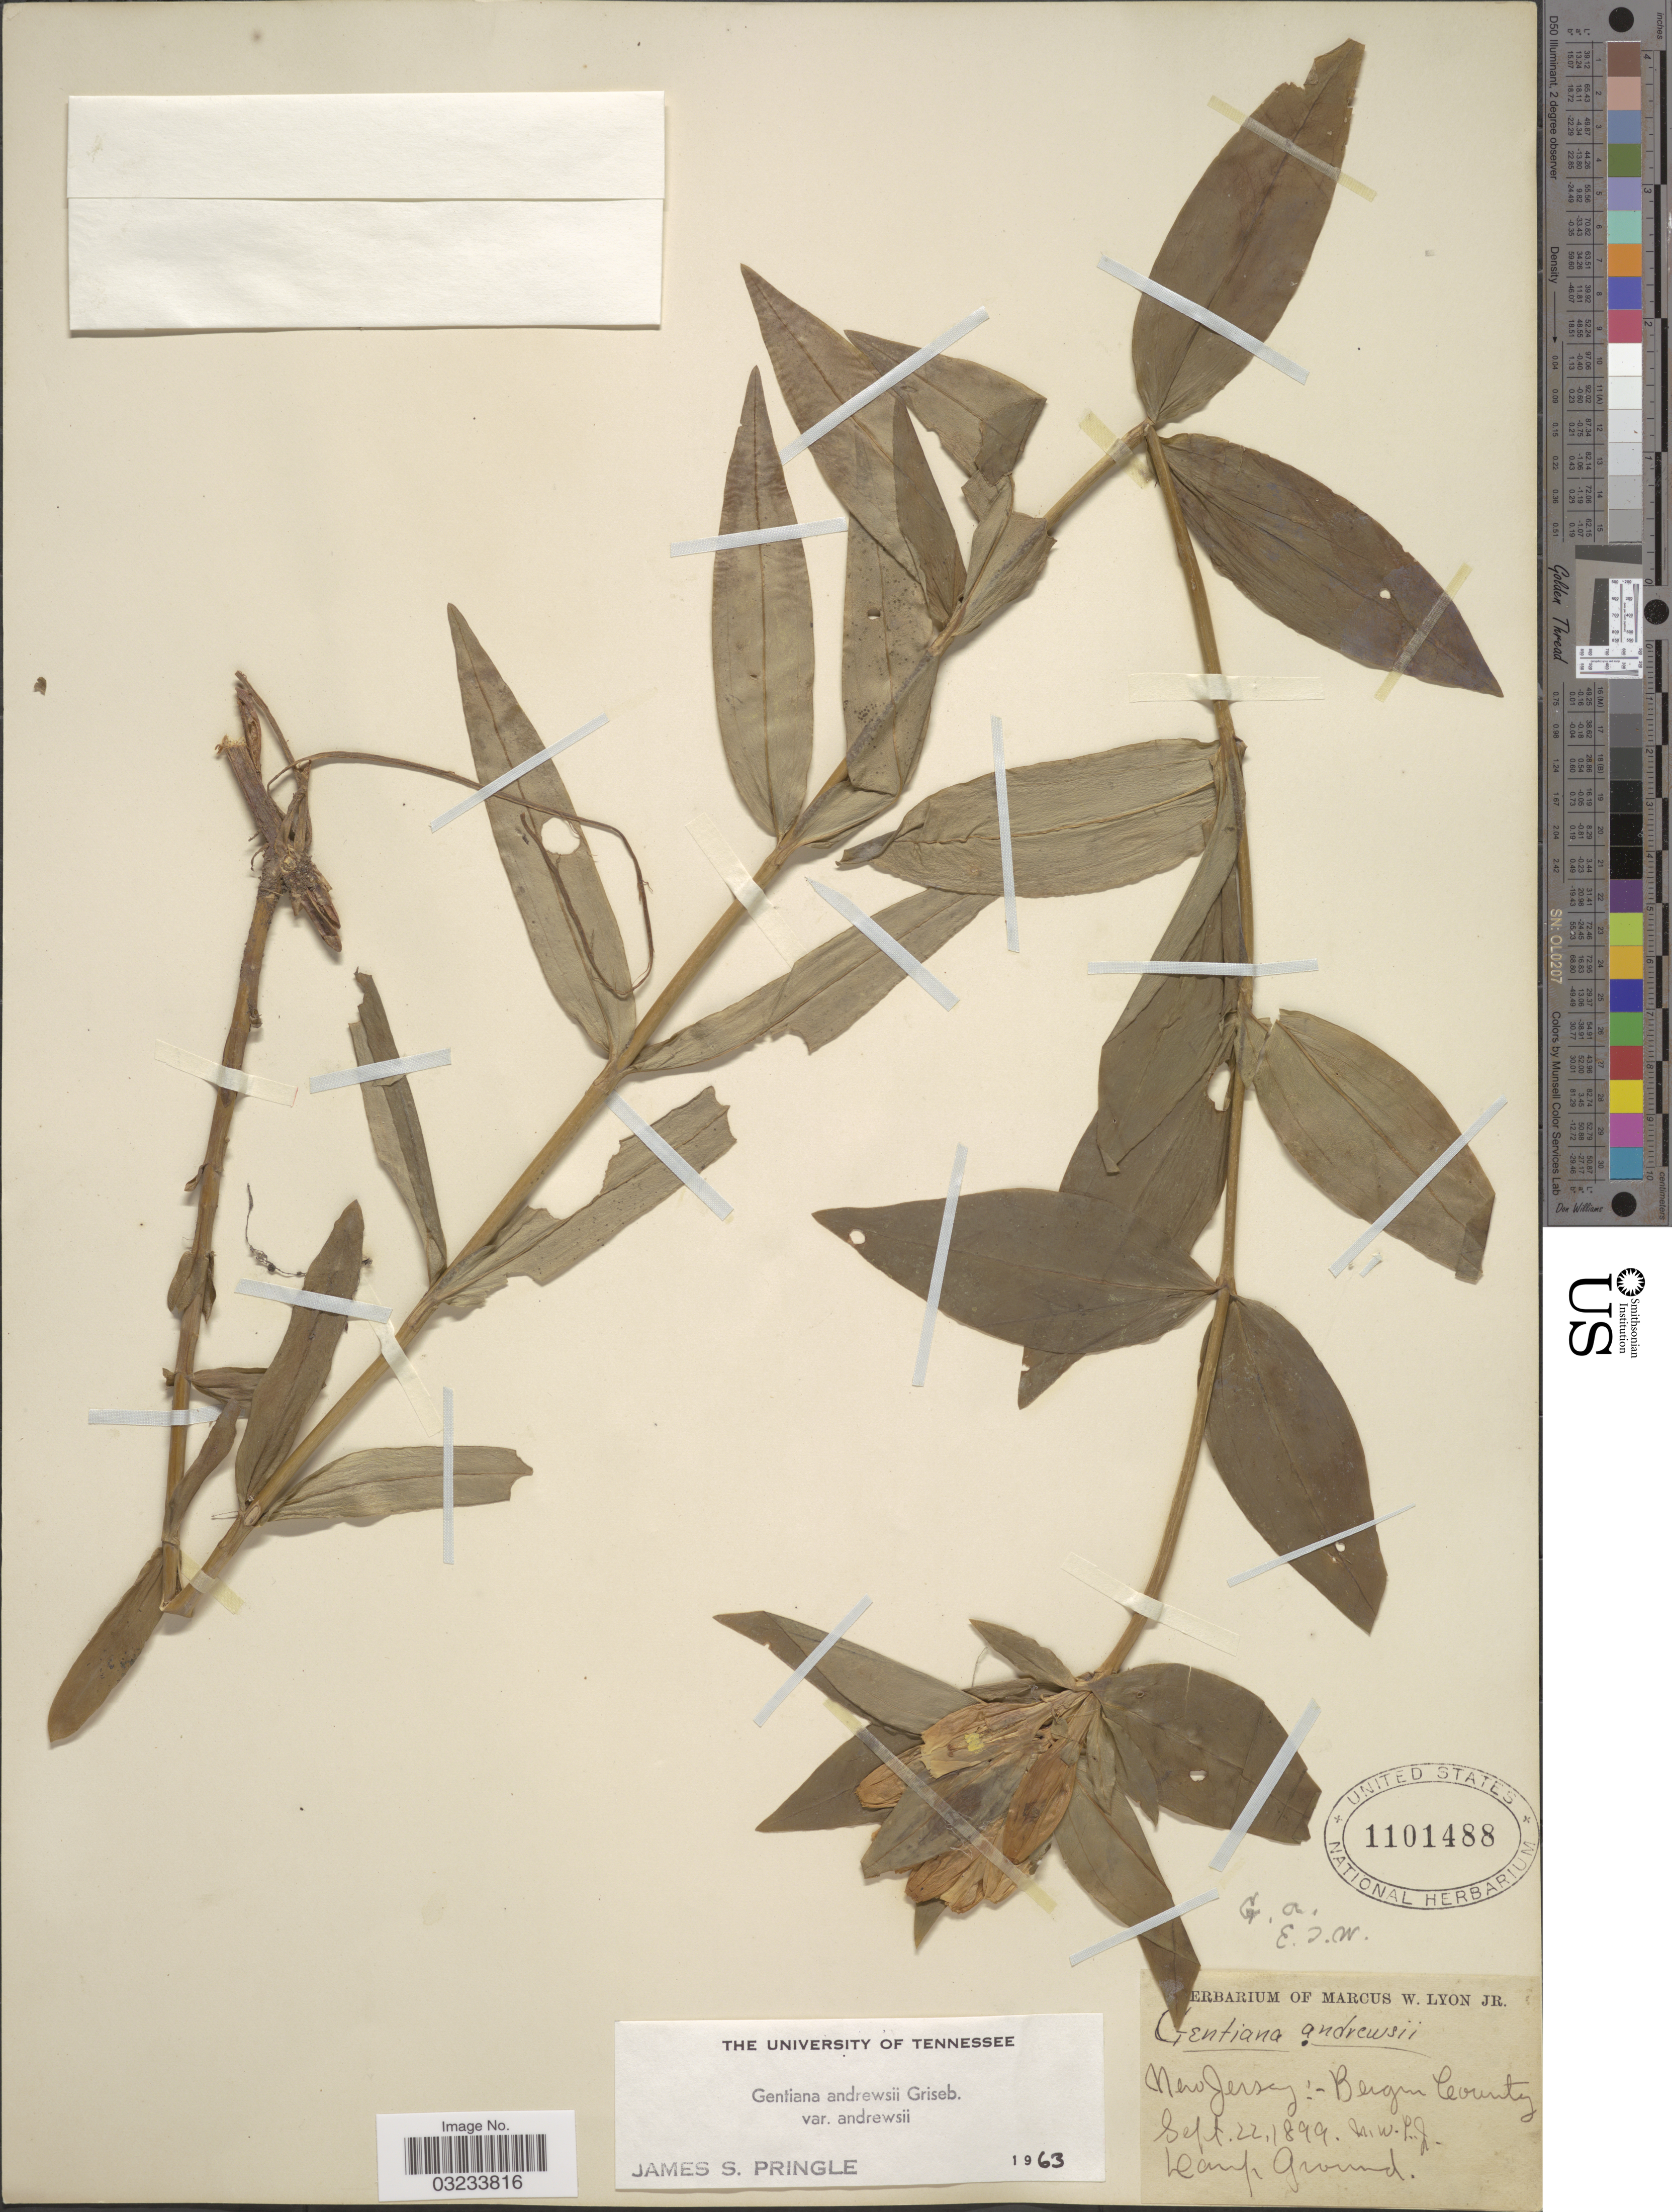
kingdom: Plantae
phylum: Tracheophyta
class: Magnoliopsida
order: Gentianales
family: Gentianaceae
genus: Gentiana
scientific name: Gentiana andrewsii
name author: Griseb.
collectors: M. W. Lyon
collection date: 1899-09-22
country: United States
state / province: New Jersey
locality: Bergen County.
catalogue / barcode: US 1101488